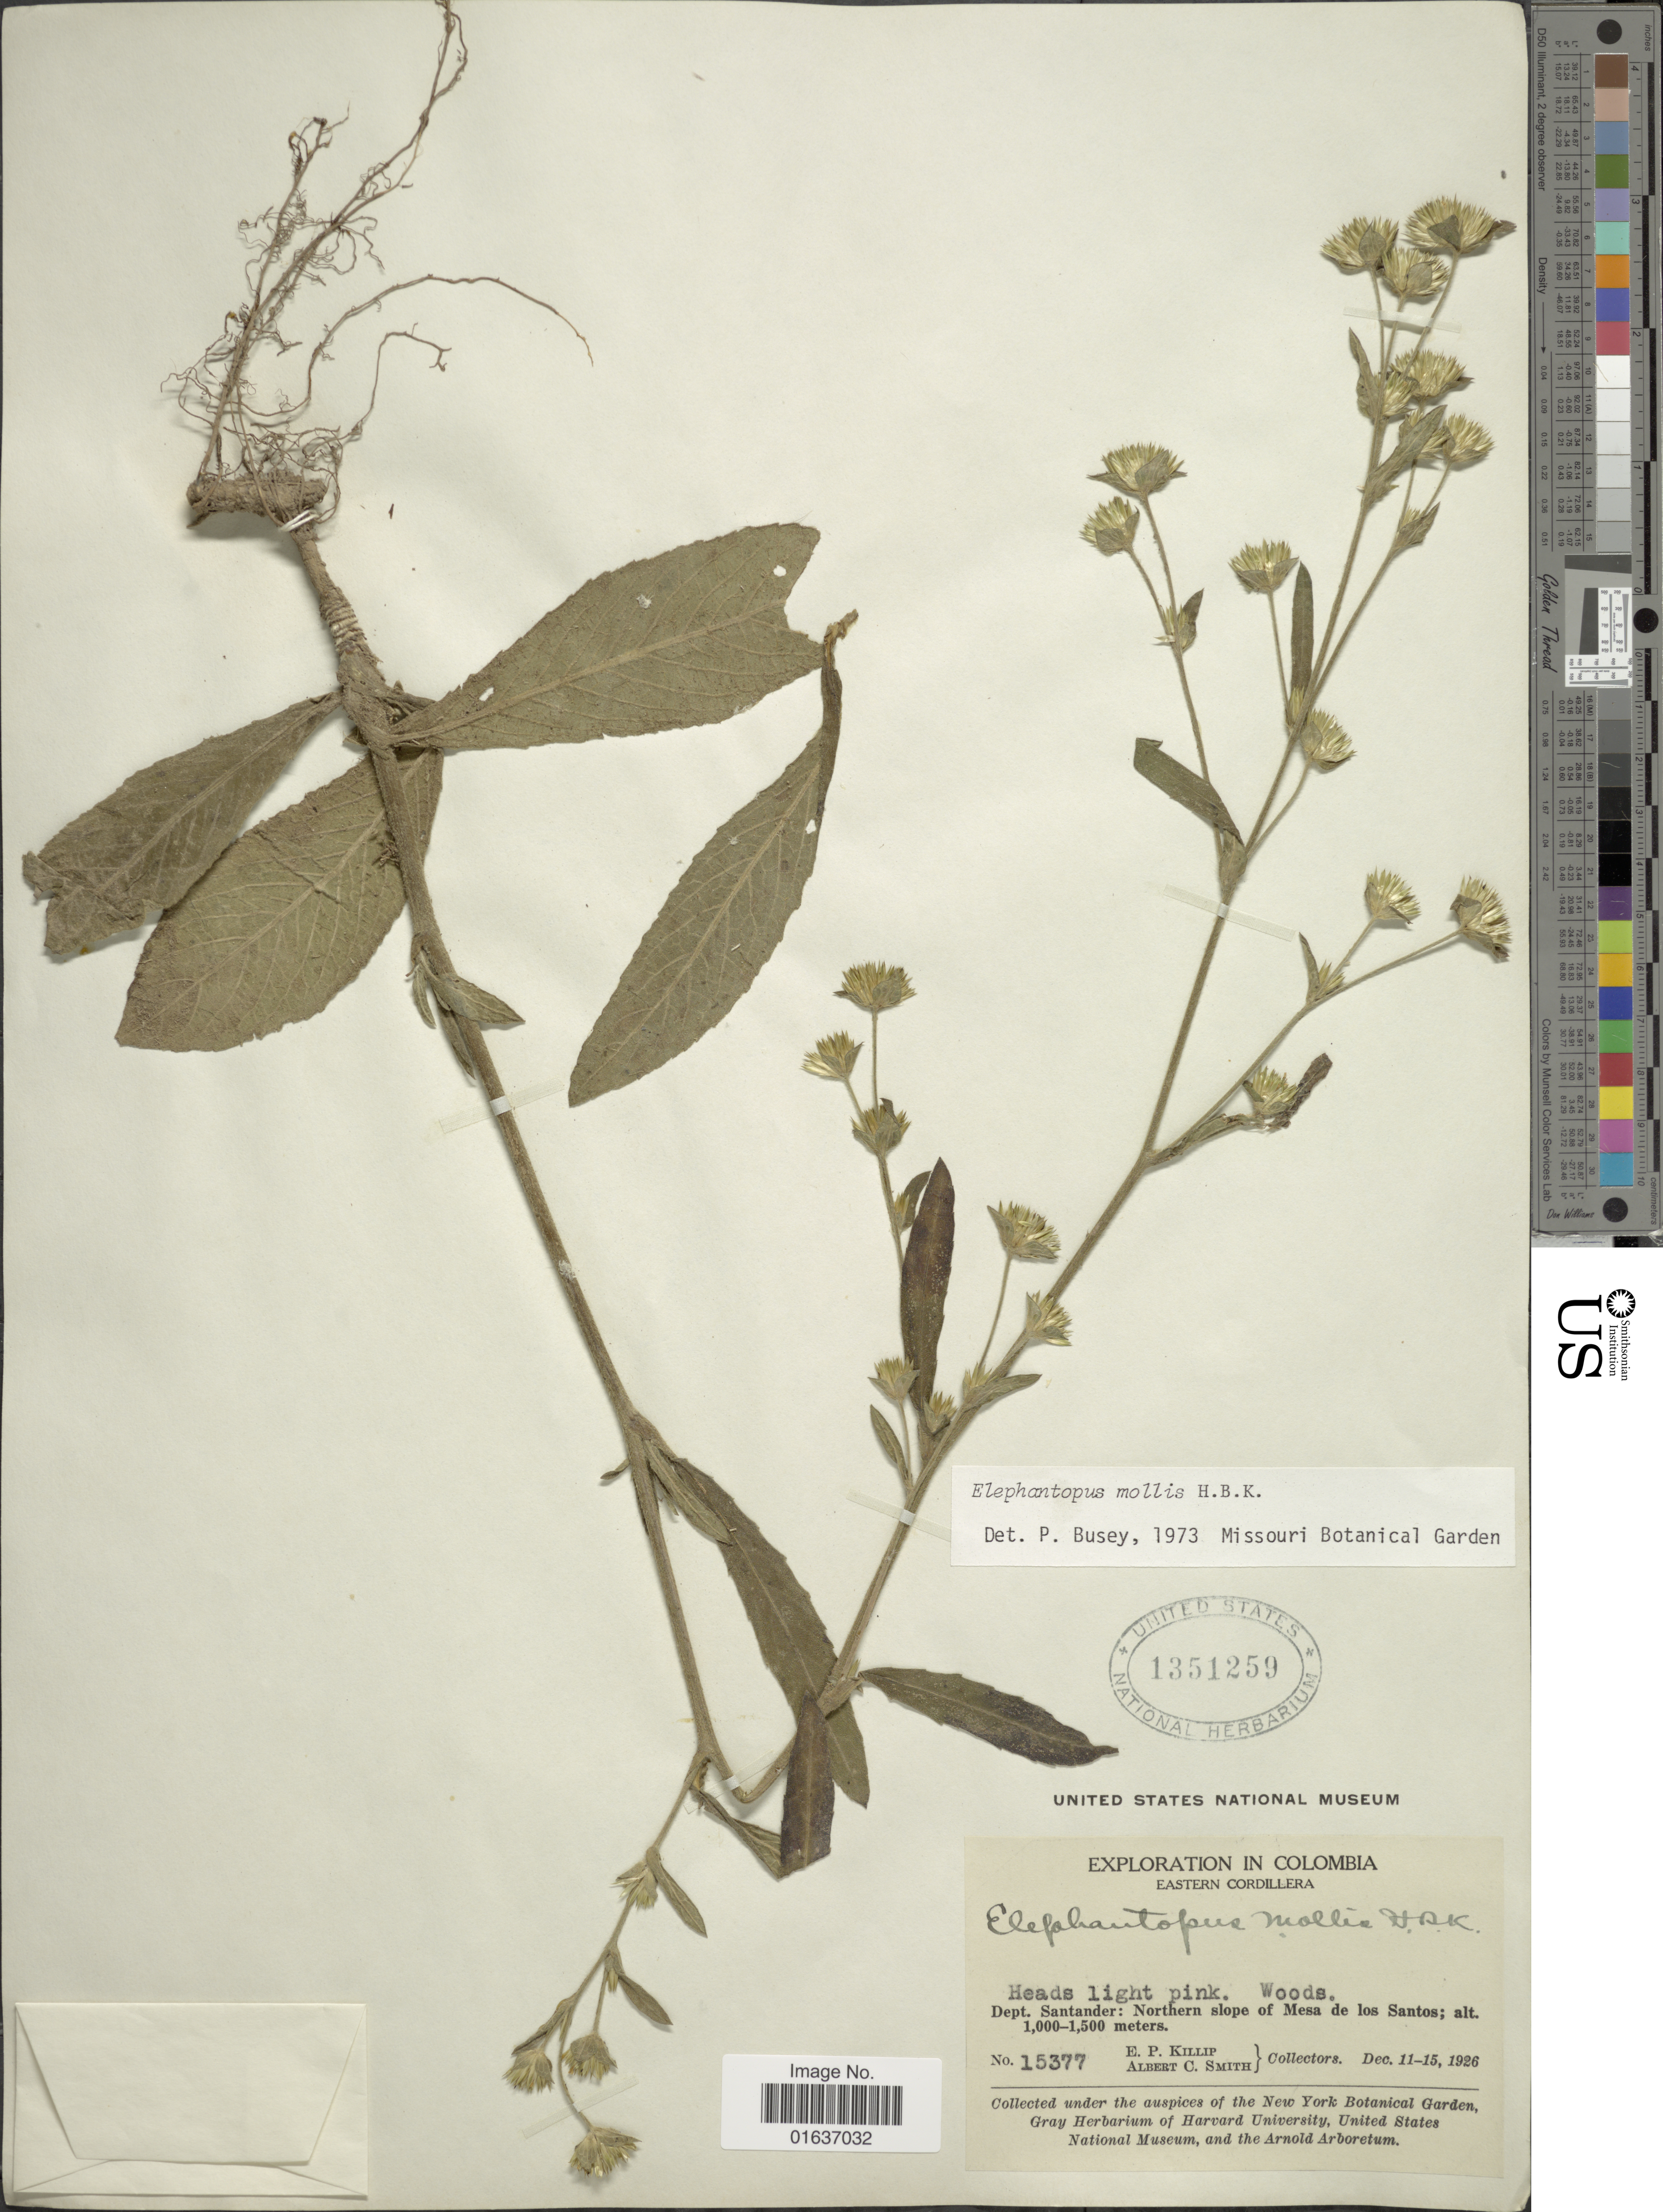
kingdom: Plantae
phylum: Tracheophyta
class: Magnoliopsida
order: Asterales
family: Asteraceae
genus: Elephantopus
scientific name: Elephantopus mollis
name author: Kunth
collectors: E. P. Killip & A. C. Smith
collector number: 15377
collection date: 1926-12-11/1926-12-15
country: Colombia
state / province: Santander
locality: Eastern Cordilla, Head light pink, woods, Dept. Santander: Northern slope of Mesa de los Santos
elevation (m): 1000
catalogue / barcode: US 1351259